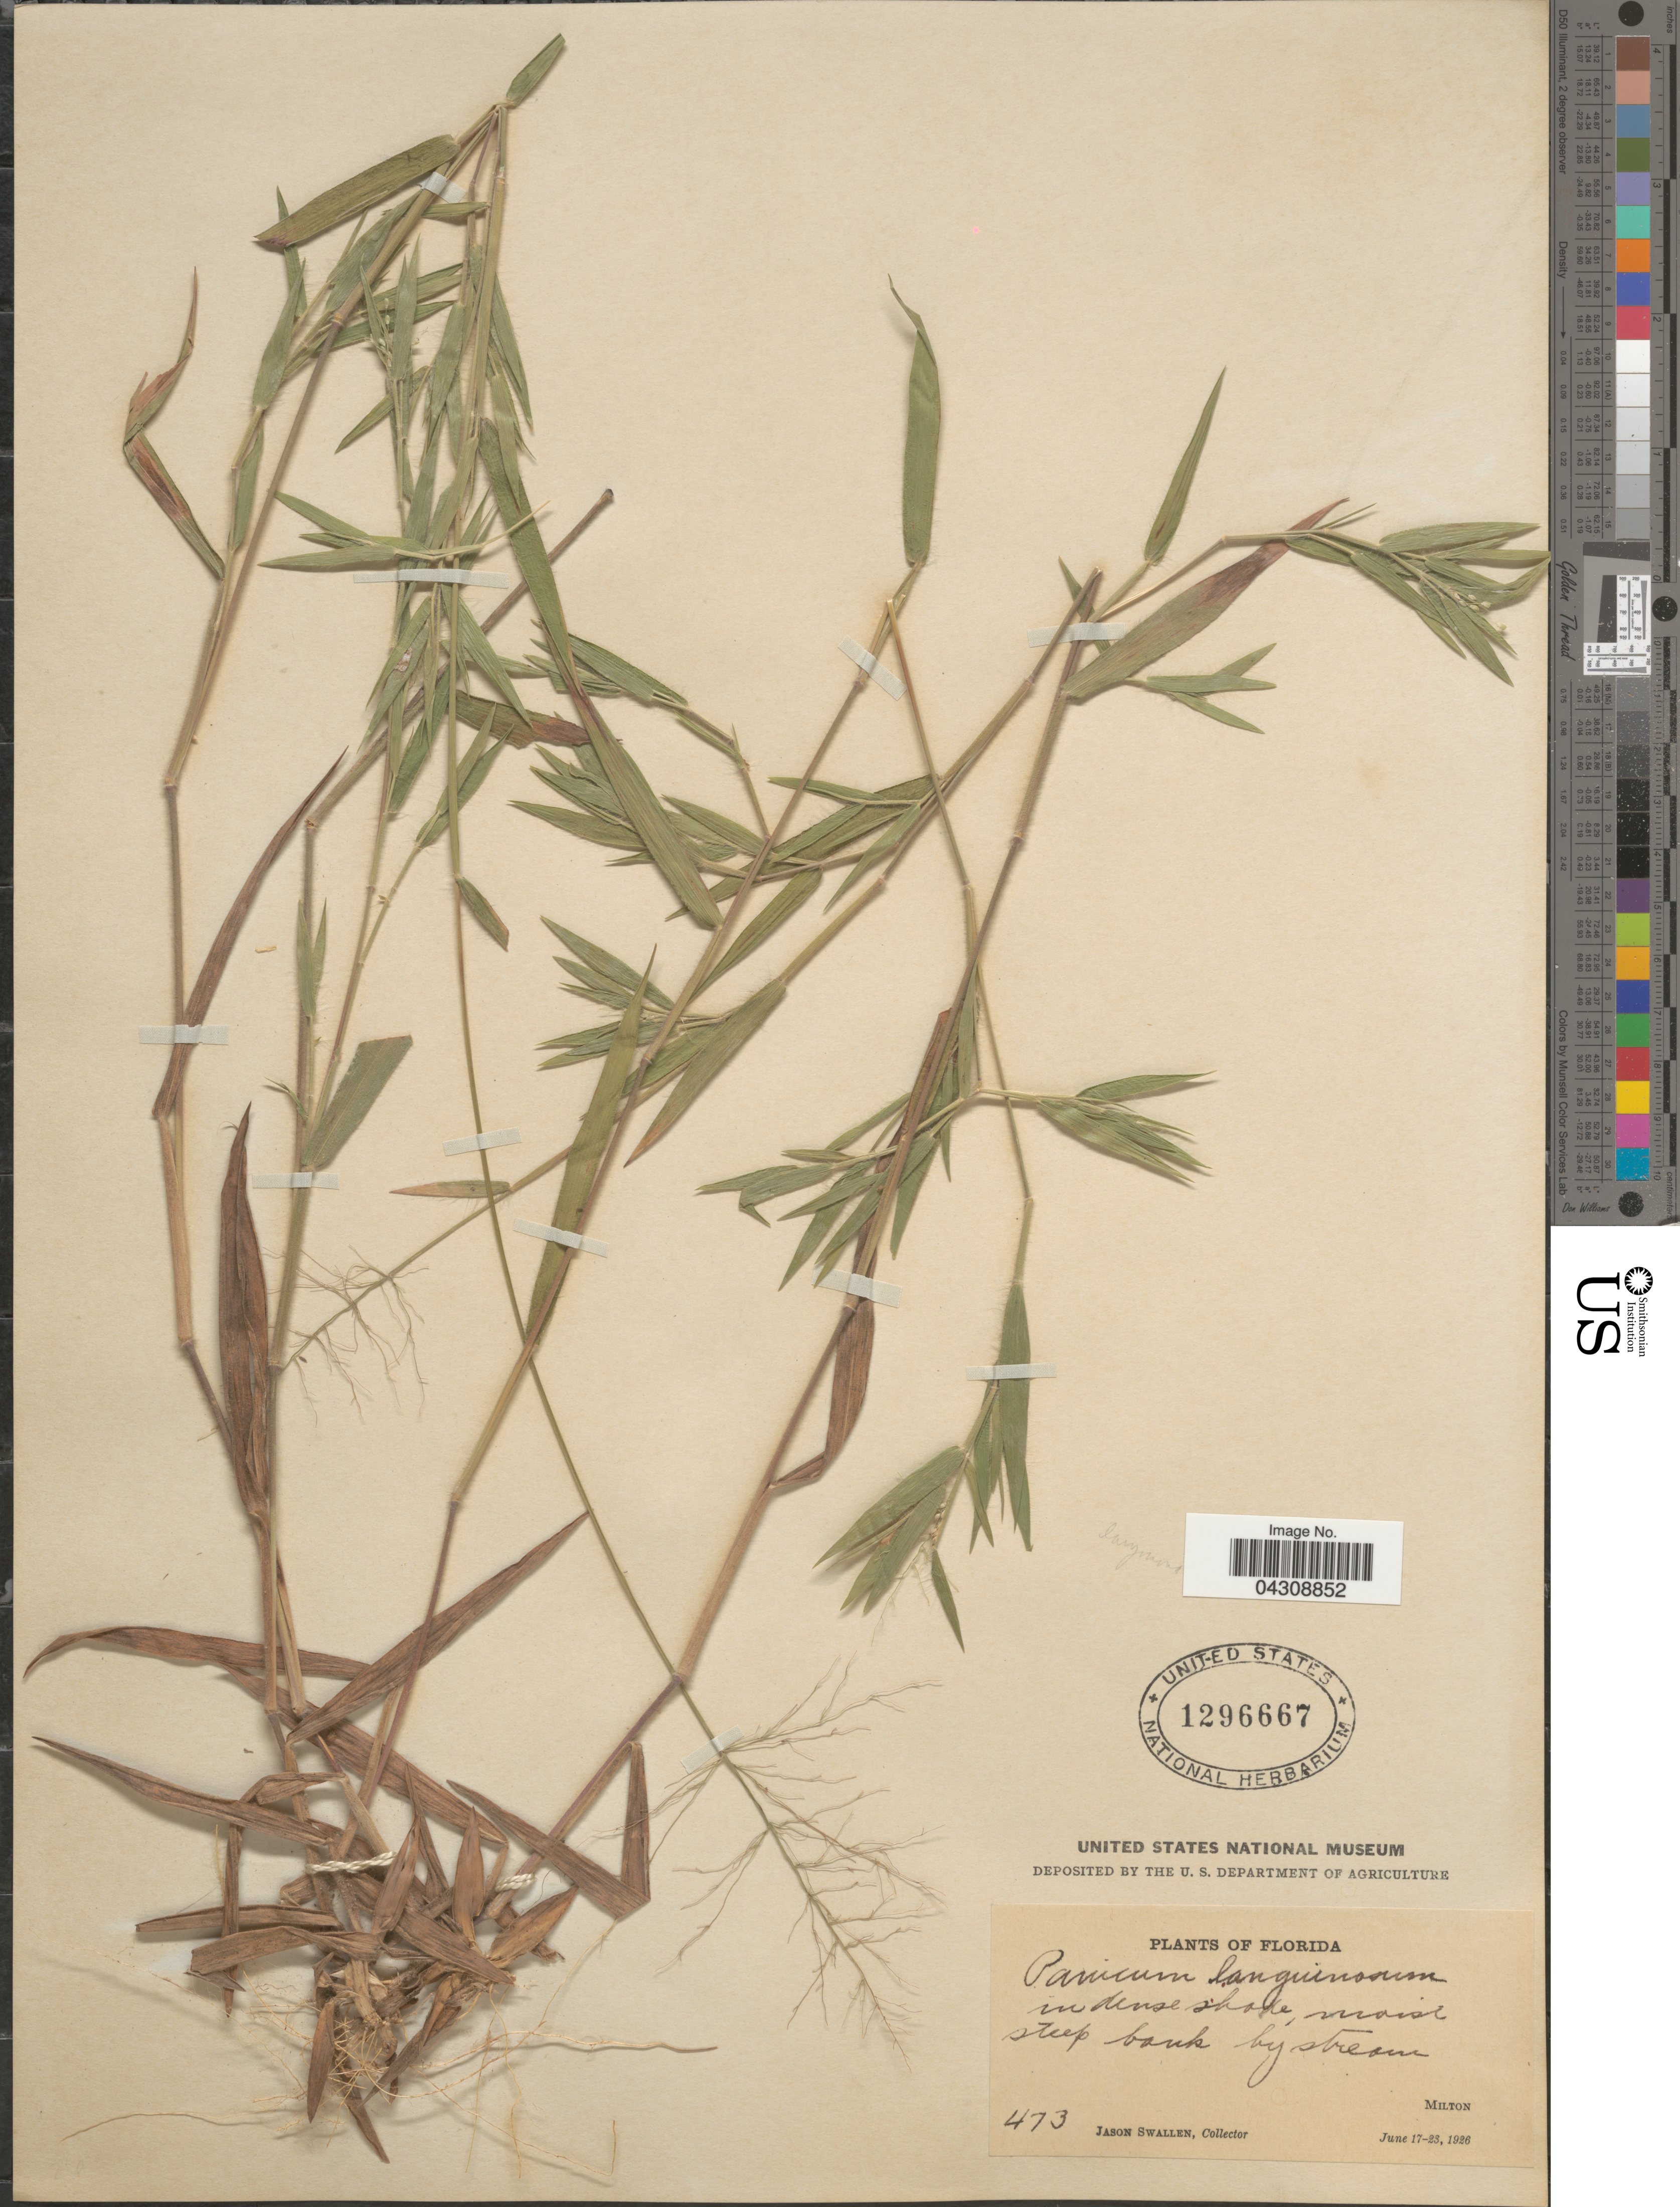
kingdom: Plantae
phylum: Tracheophyta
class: Liliopsida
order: Poales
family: Poaceae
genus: Dichanthelium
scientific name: Dichanthelium acuminatum var. acuminatum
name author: (Sw.) Gould & C.A. Clark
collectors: J. R. Swallen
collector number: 473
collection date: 1926-06-17/1926-06-23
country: United States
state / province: Florida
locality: Moist steep bank by stream. Milton.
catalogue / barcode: US 1296667